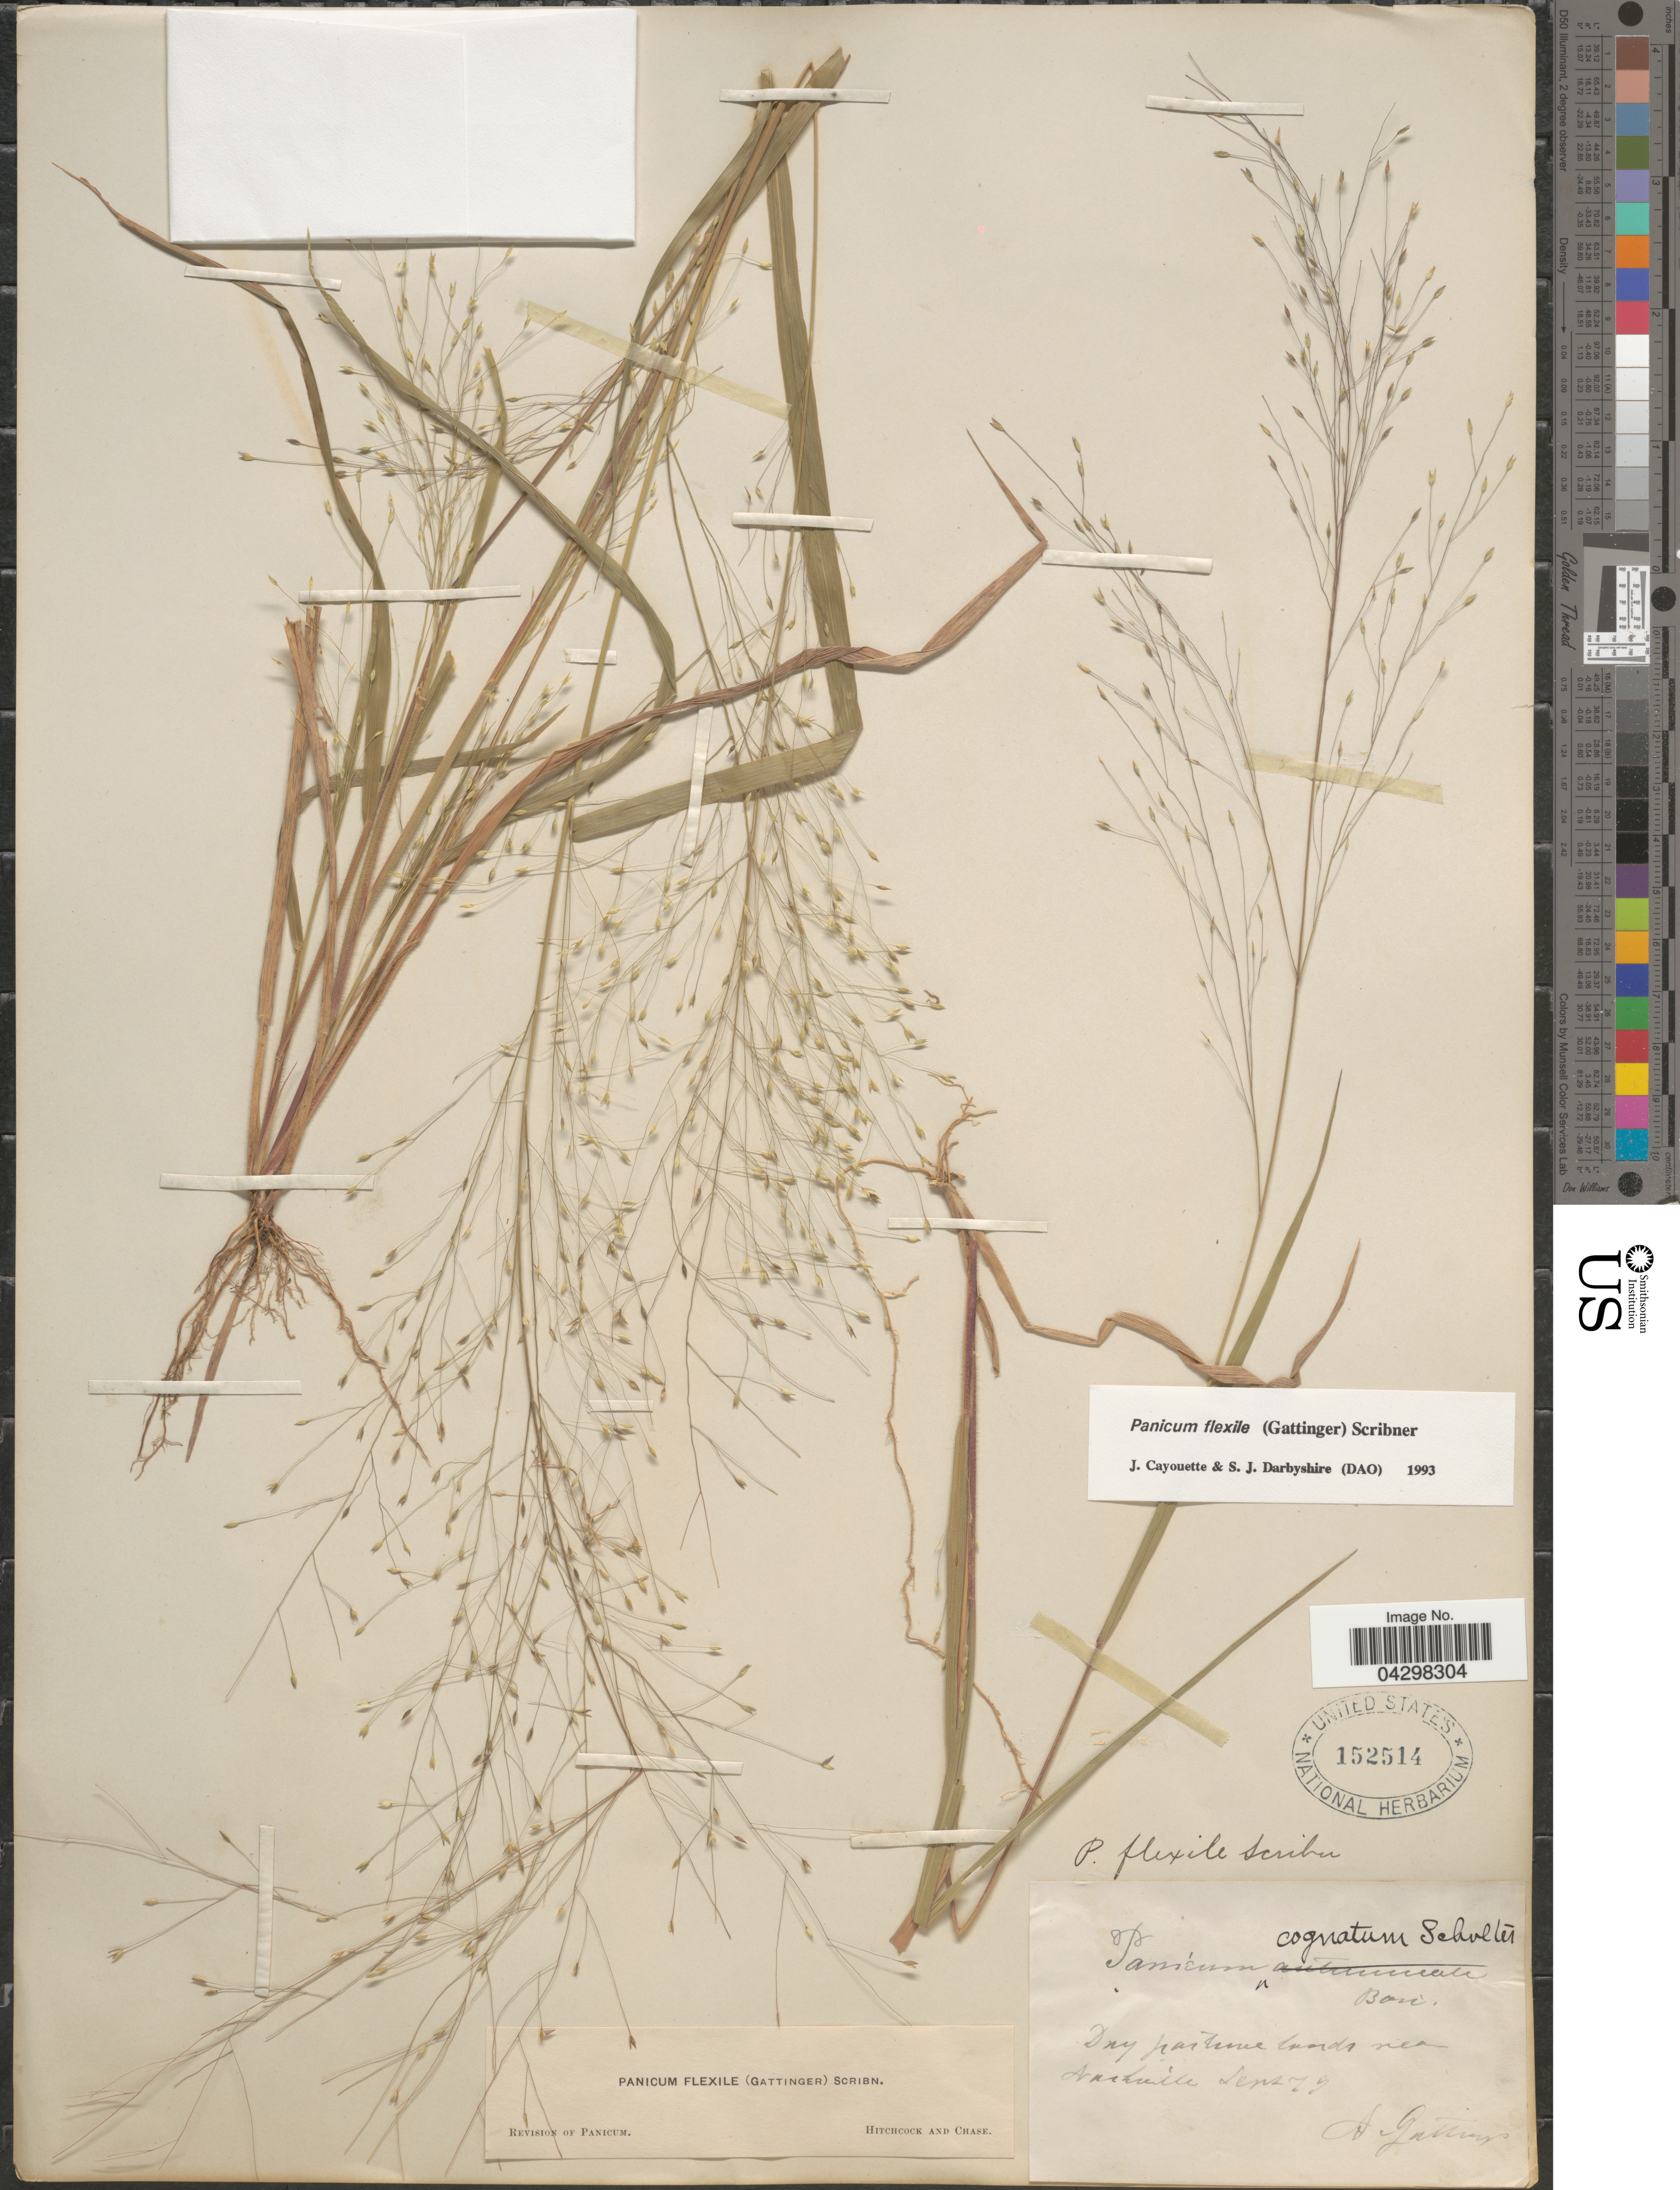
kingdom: Plantae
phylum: Tracheophyta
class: Liliopsida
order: Poales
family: Poaceae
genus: Panicum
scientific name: Panicum flexile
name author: (Gatt.) Scribn.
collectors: A. Gattinger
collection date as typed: Transcribed d/m/y: /9/79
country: United States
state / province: Tennessee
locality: Dry pasture lands near Nashville.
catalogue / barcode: US 152514